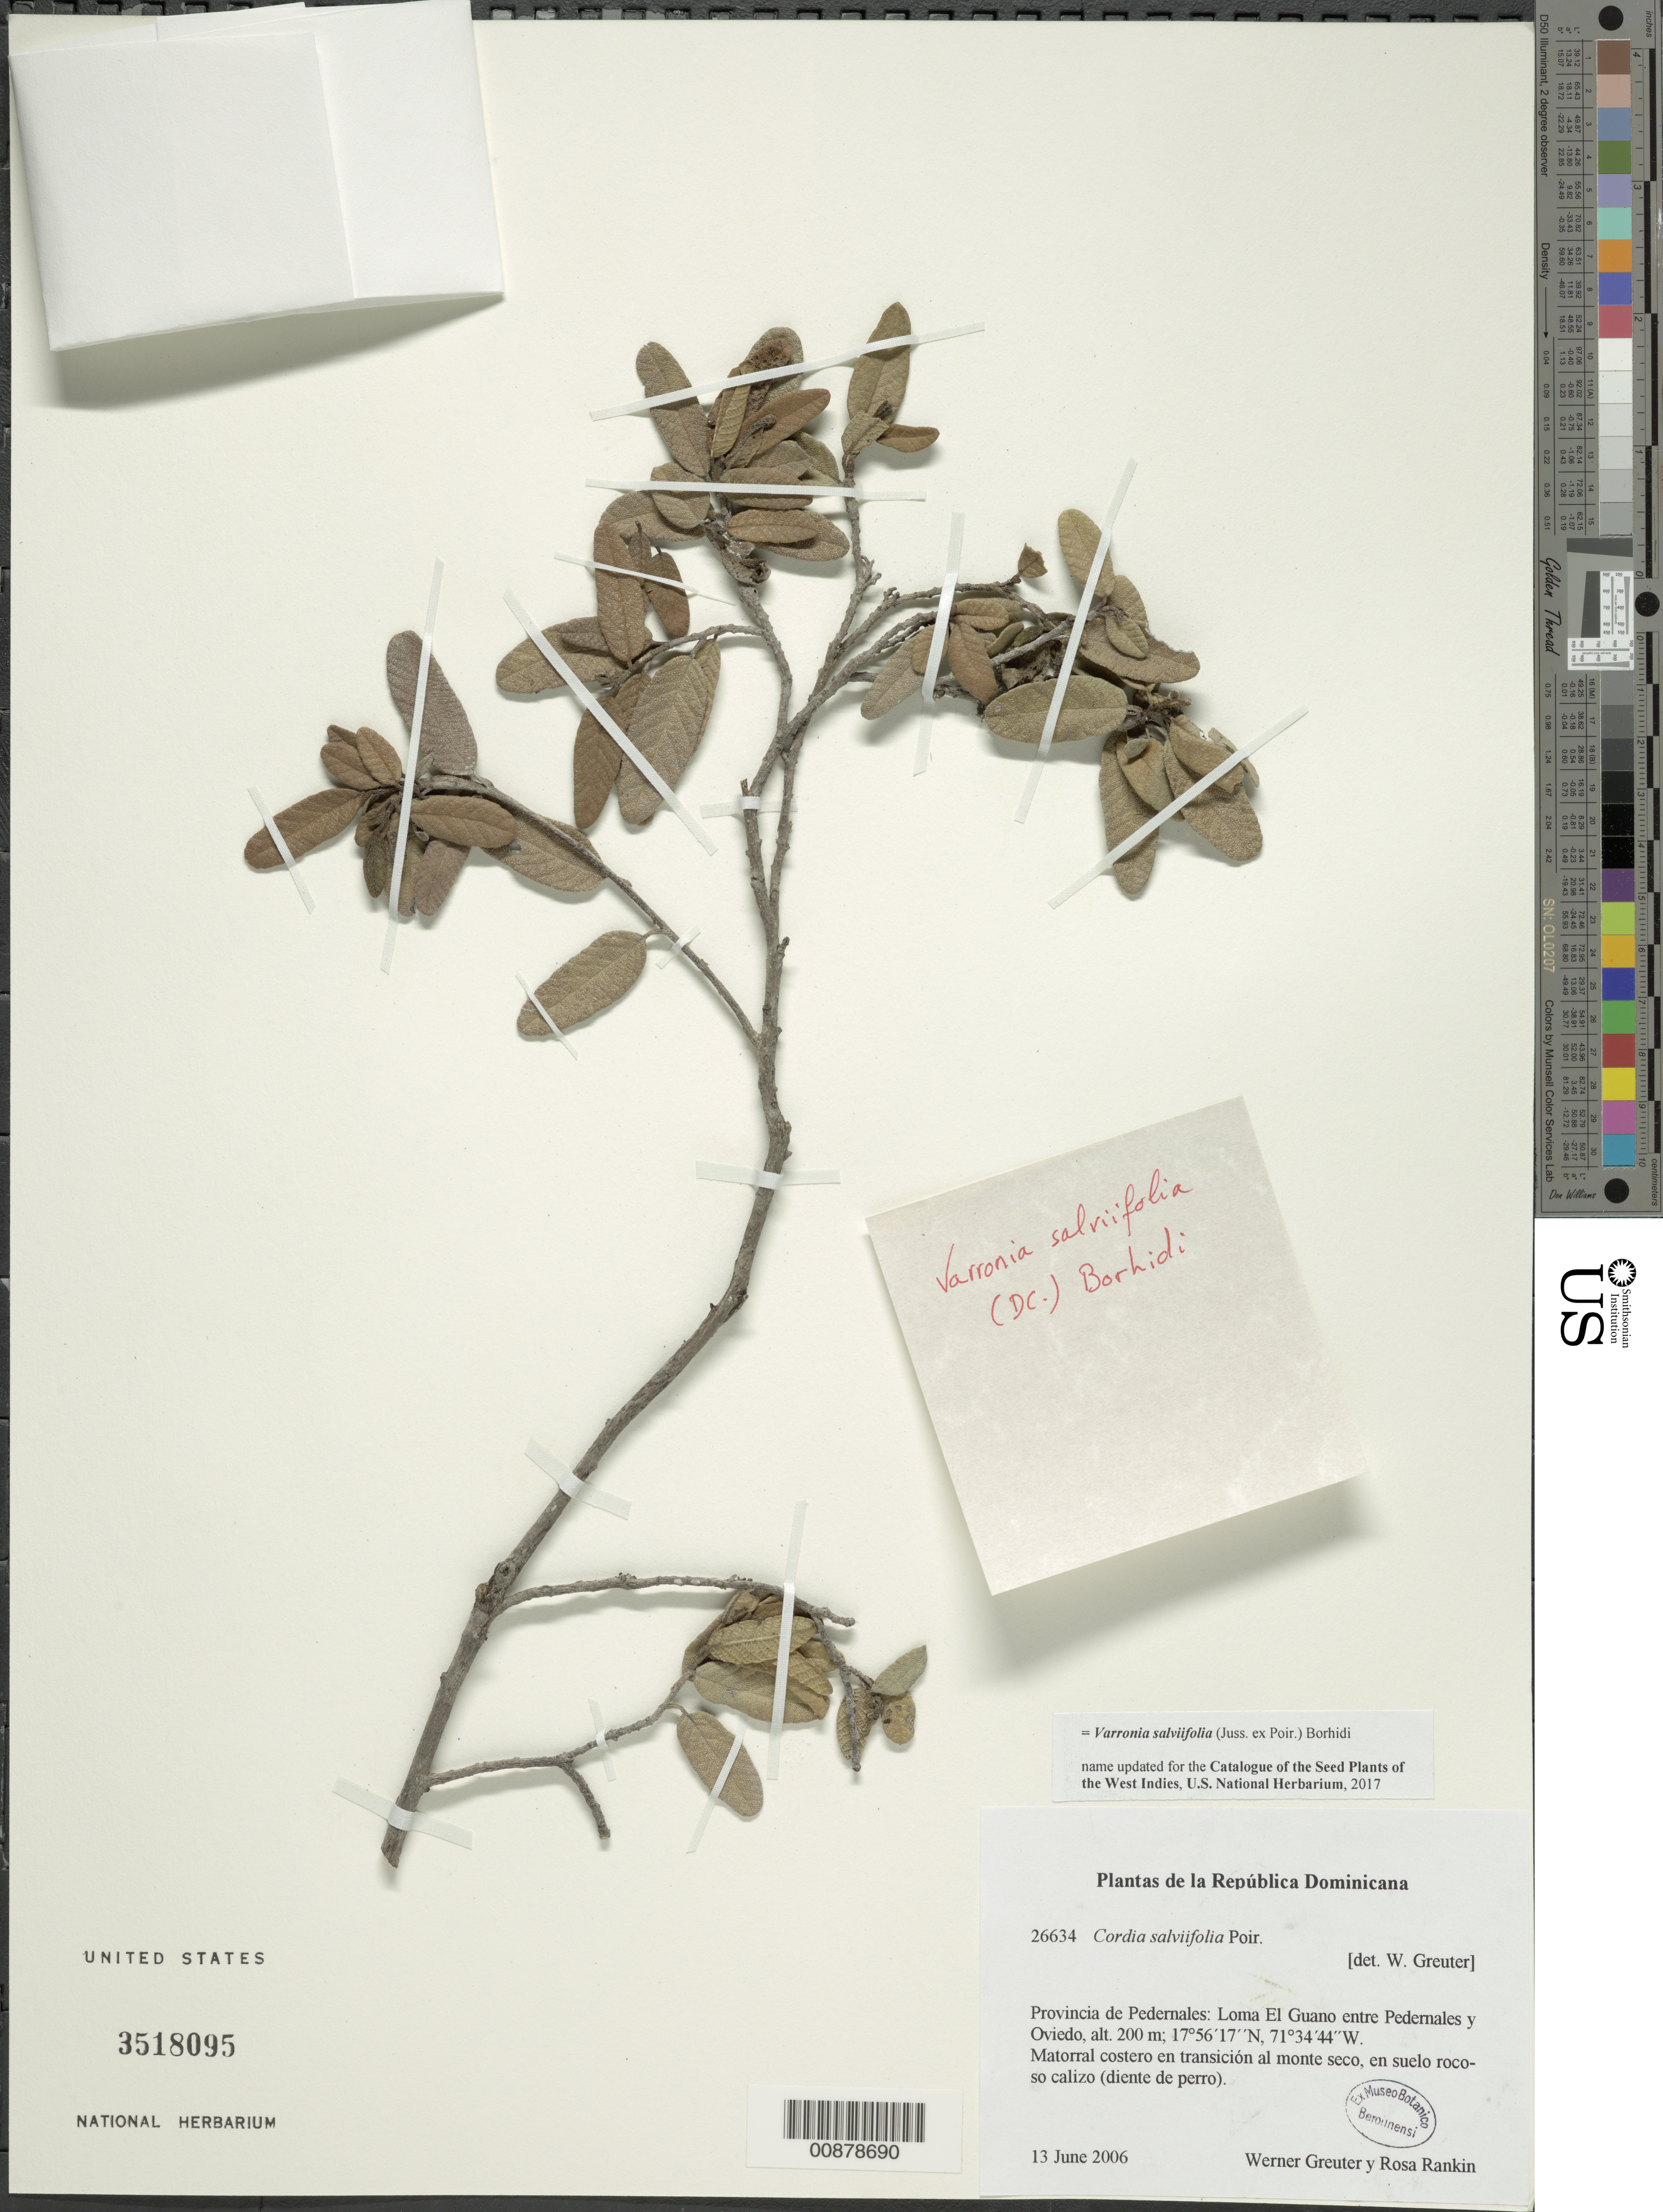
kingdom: Plantae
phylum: Tracheophyta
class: Magnoliopsida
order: Boraginales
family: Cordiaceae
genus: Varronia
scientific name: Varronia salviifolia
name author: (Juss. ex Poir.) Borhidi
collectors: W. Greuter & R. Rankin Rodriguez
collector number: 26634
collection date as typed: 13 Jun 2006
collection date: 2006-06-13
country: Dominican Republic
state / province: Pedernales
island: Hispaniola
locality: Loma El Guano entre Pedernales y Oviedo.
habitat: Matorral costero en transición al monte seco, en suelo rocoso calizo (diente de perro).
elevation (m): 200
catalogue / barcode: US 3518095